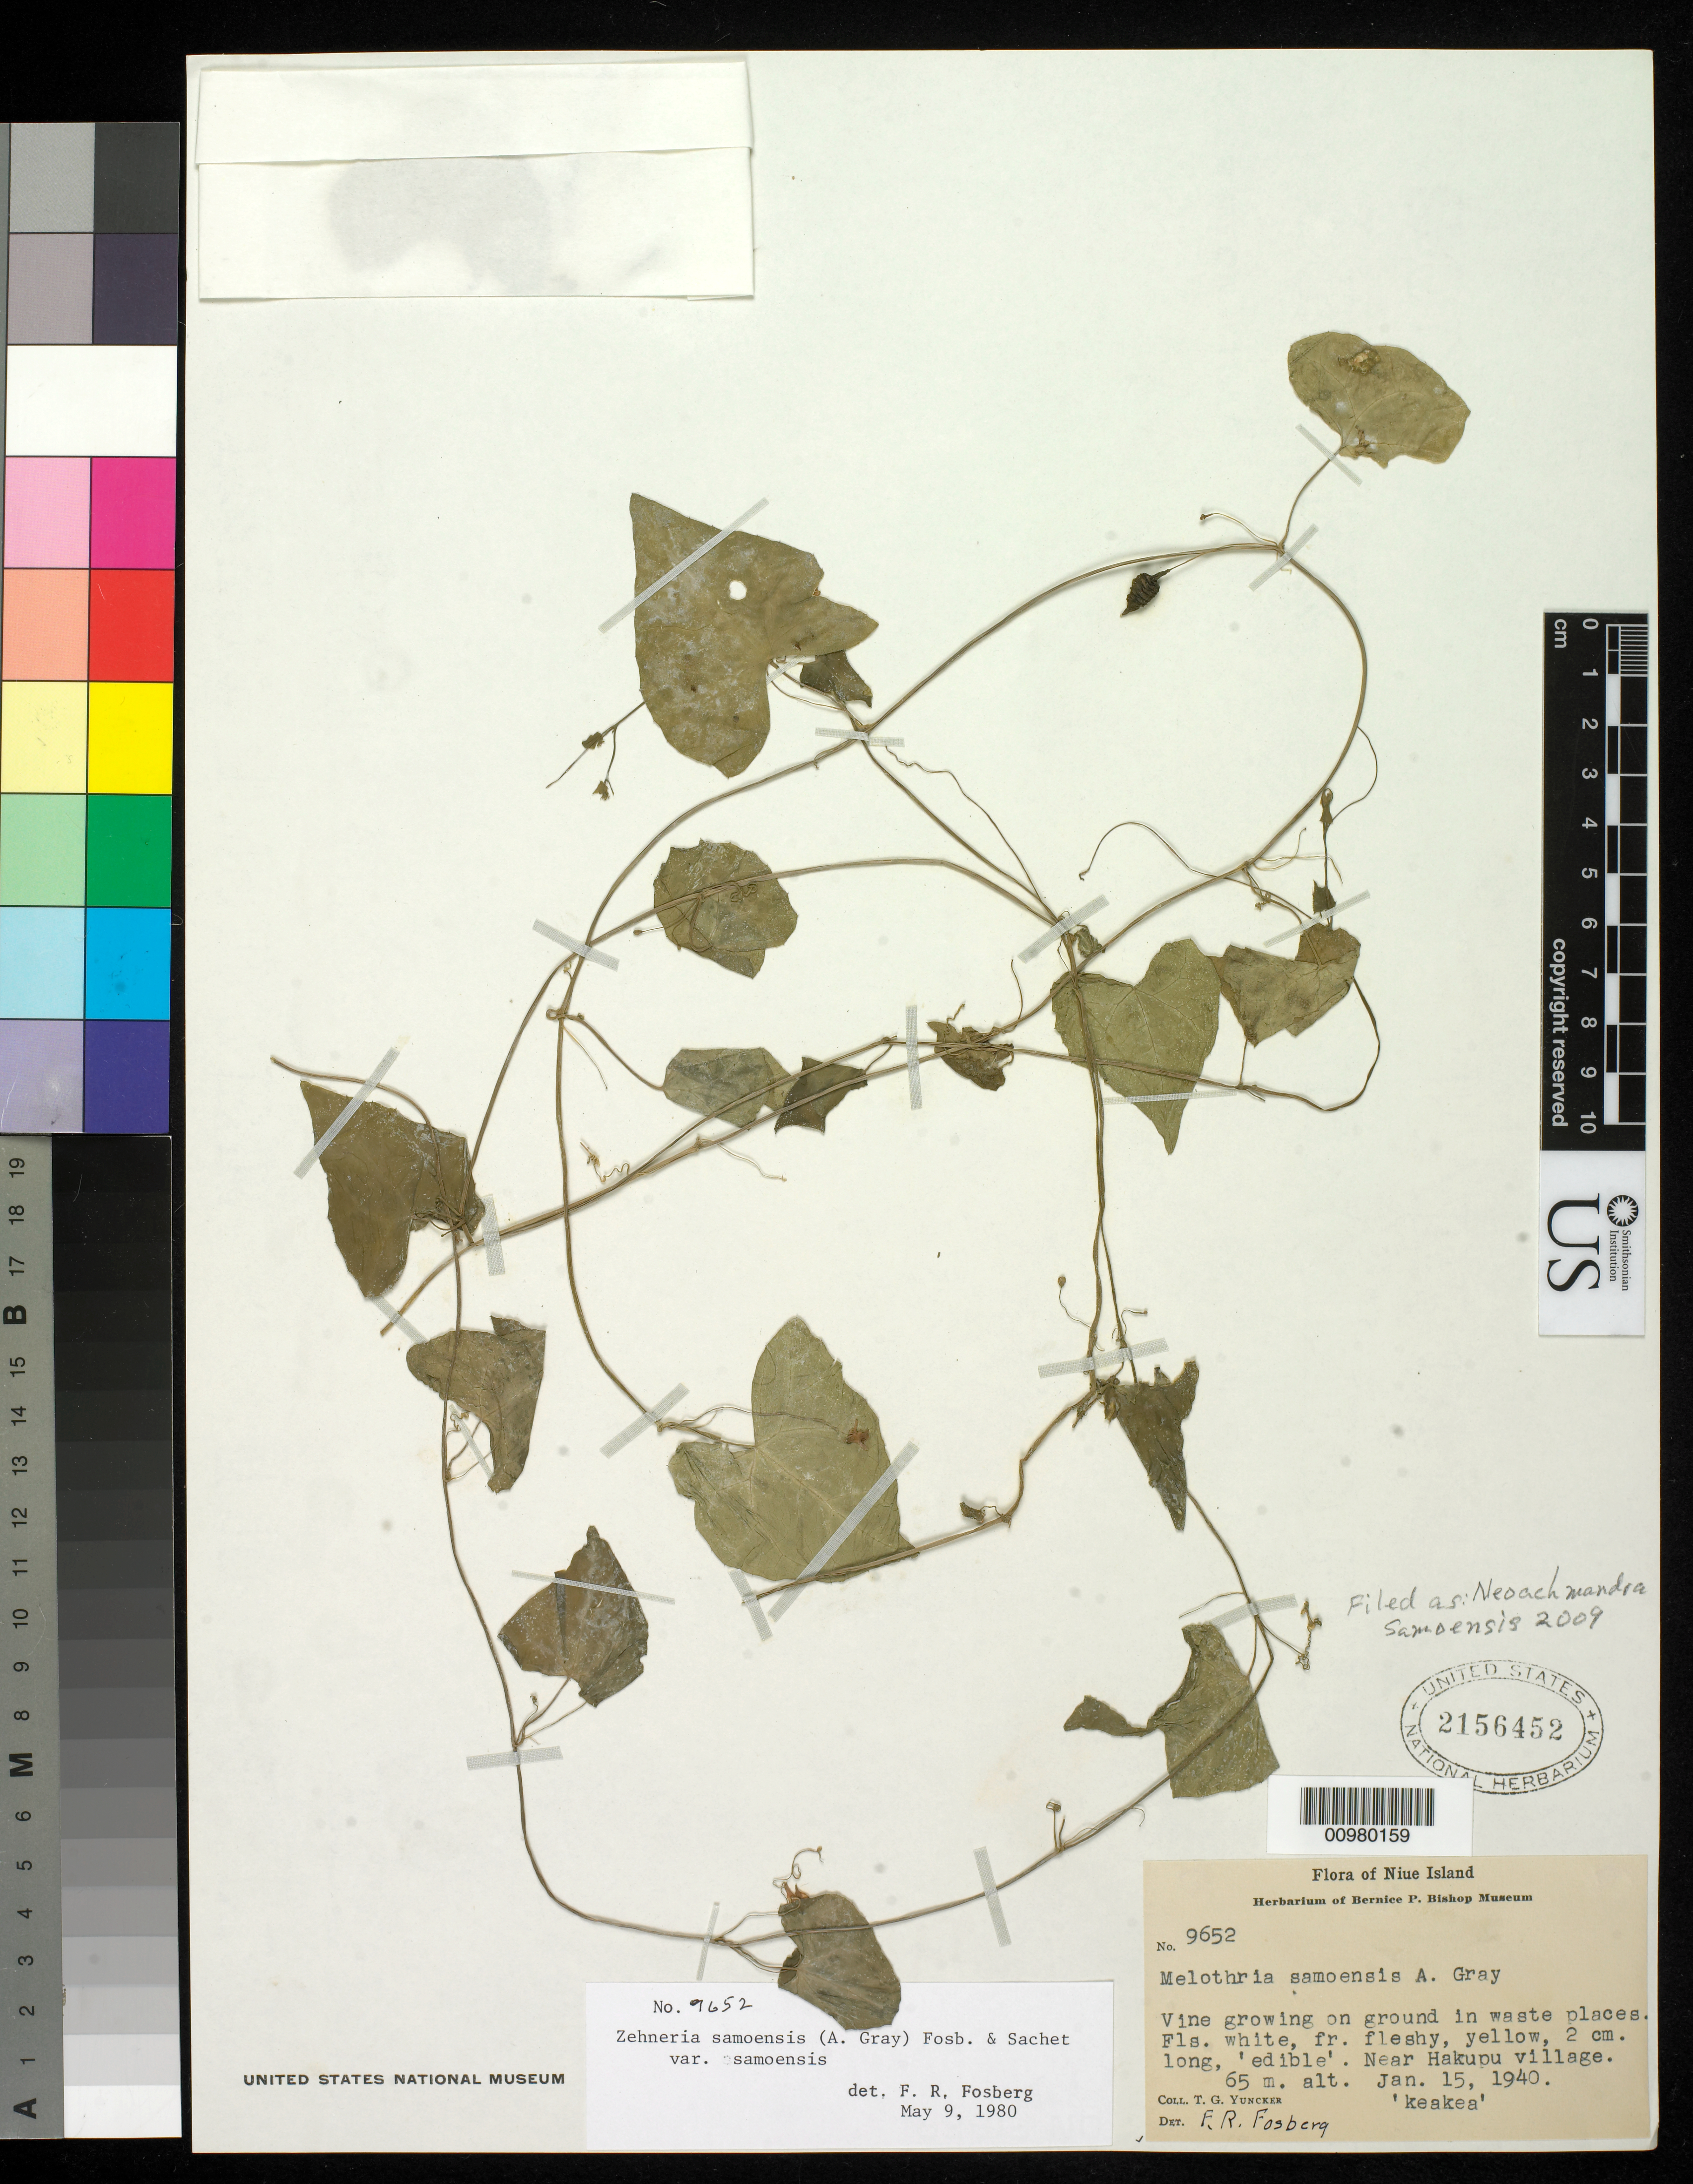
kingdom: Plantae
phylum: Tracheophyta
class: Magnoliopsida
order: Cucurbitales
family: Cucurbitaceae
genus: Neoachmandra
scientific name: Neoachmandra samoensis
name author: (A. Gray) W.J. de Wilde & Duyfjes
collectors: T. G. Yuncker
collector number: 9652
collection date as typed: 15 Jan 1940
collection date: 1940-01-15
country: Niue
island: Niue I.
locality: Near Hakupu village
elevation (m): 65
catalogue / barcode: US 2156452